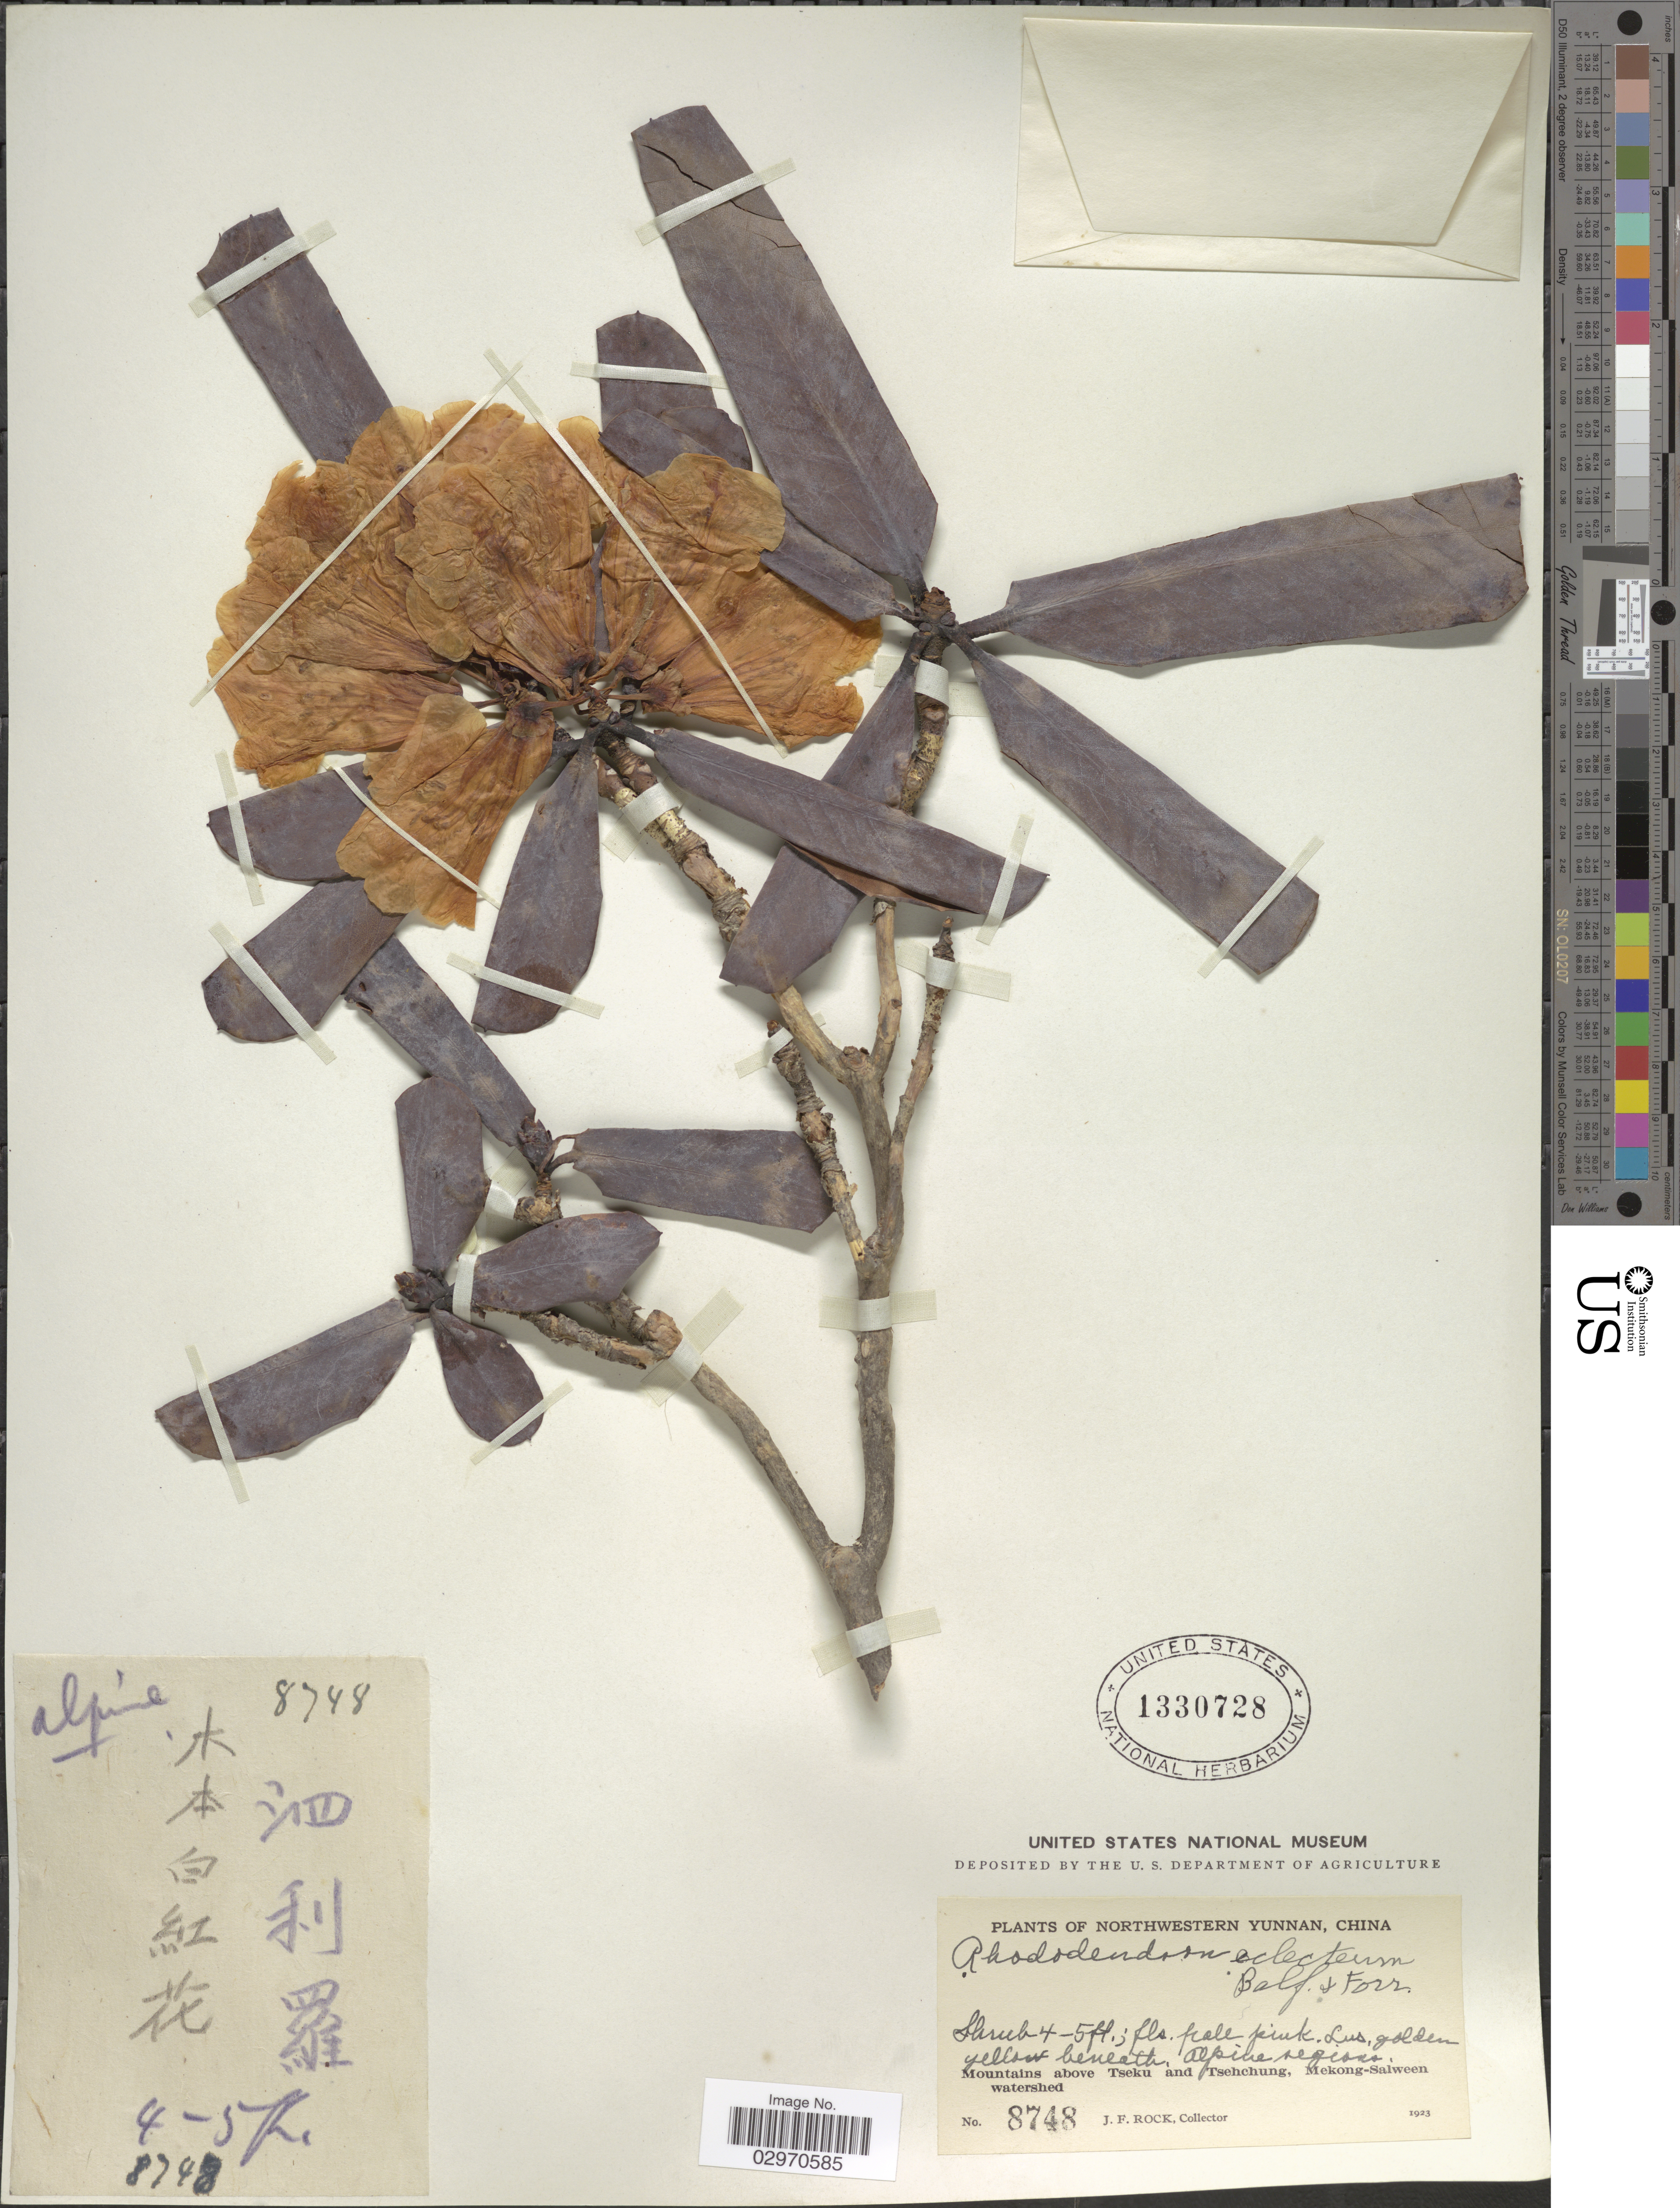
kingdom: Plantae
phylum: Tracheophyta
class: Magnoliopsida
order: Ericales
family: Ericaceae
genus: Rhododendron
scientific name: Rhododendron eclecteum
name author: Balf. f. & Forrest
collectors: J. Rock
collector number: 8748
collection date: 1923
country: China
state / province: Yunnan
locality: Northwestern Yunnan. Alpine regions. Mountains above Tseku and Tsehchung, Mekong-Salween watershed.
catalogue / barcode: US 1330728